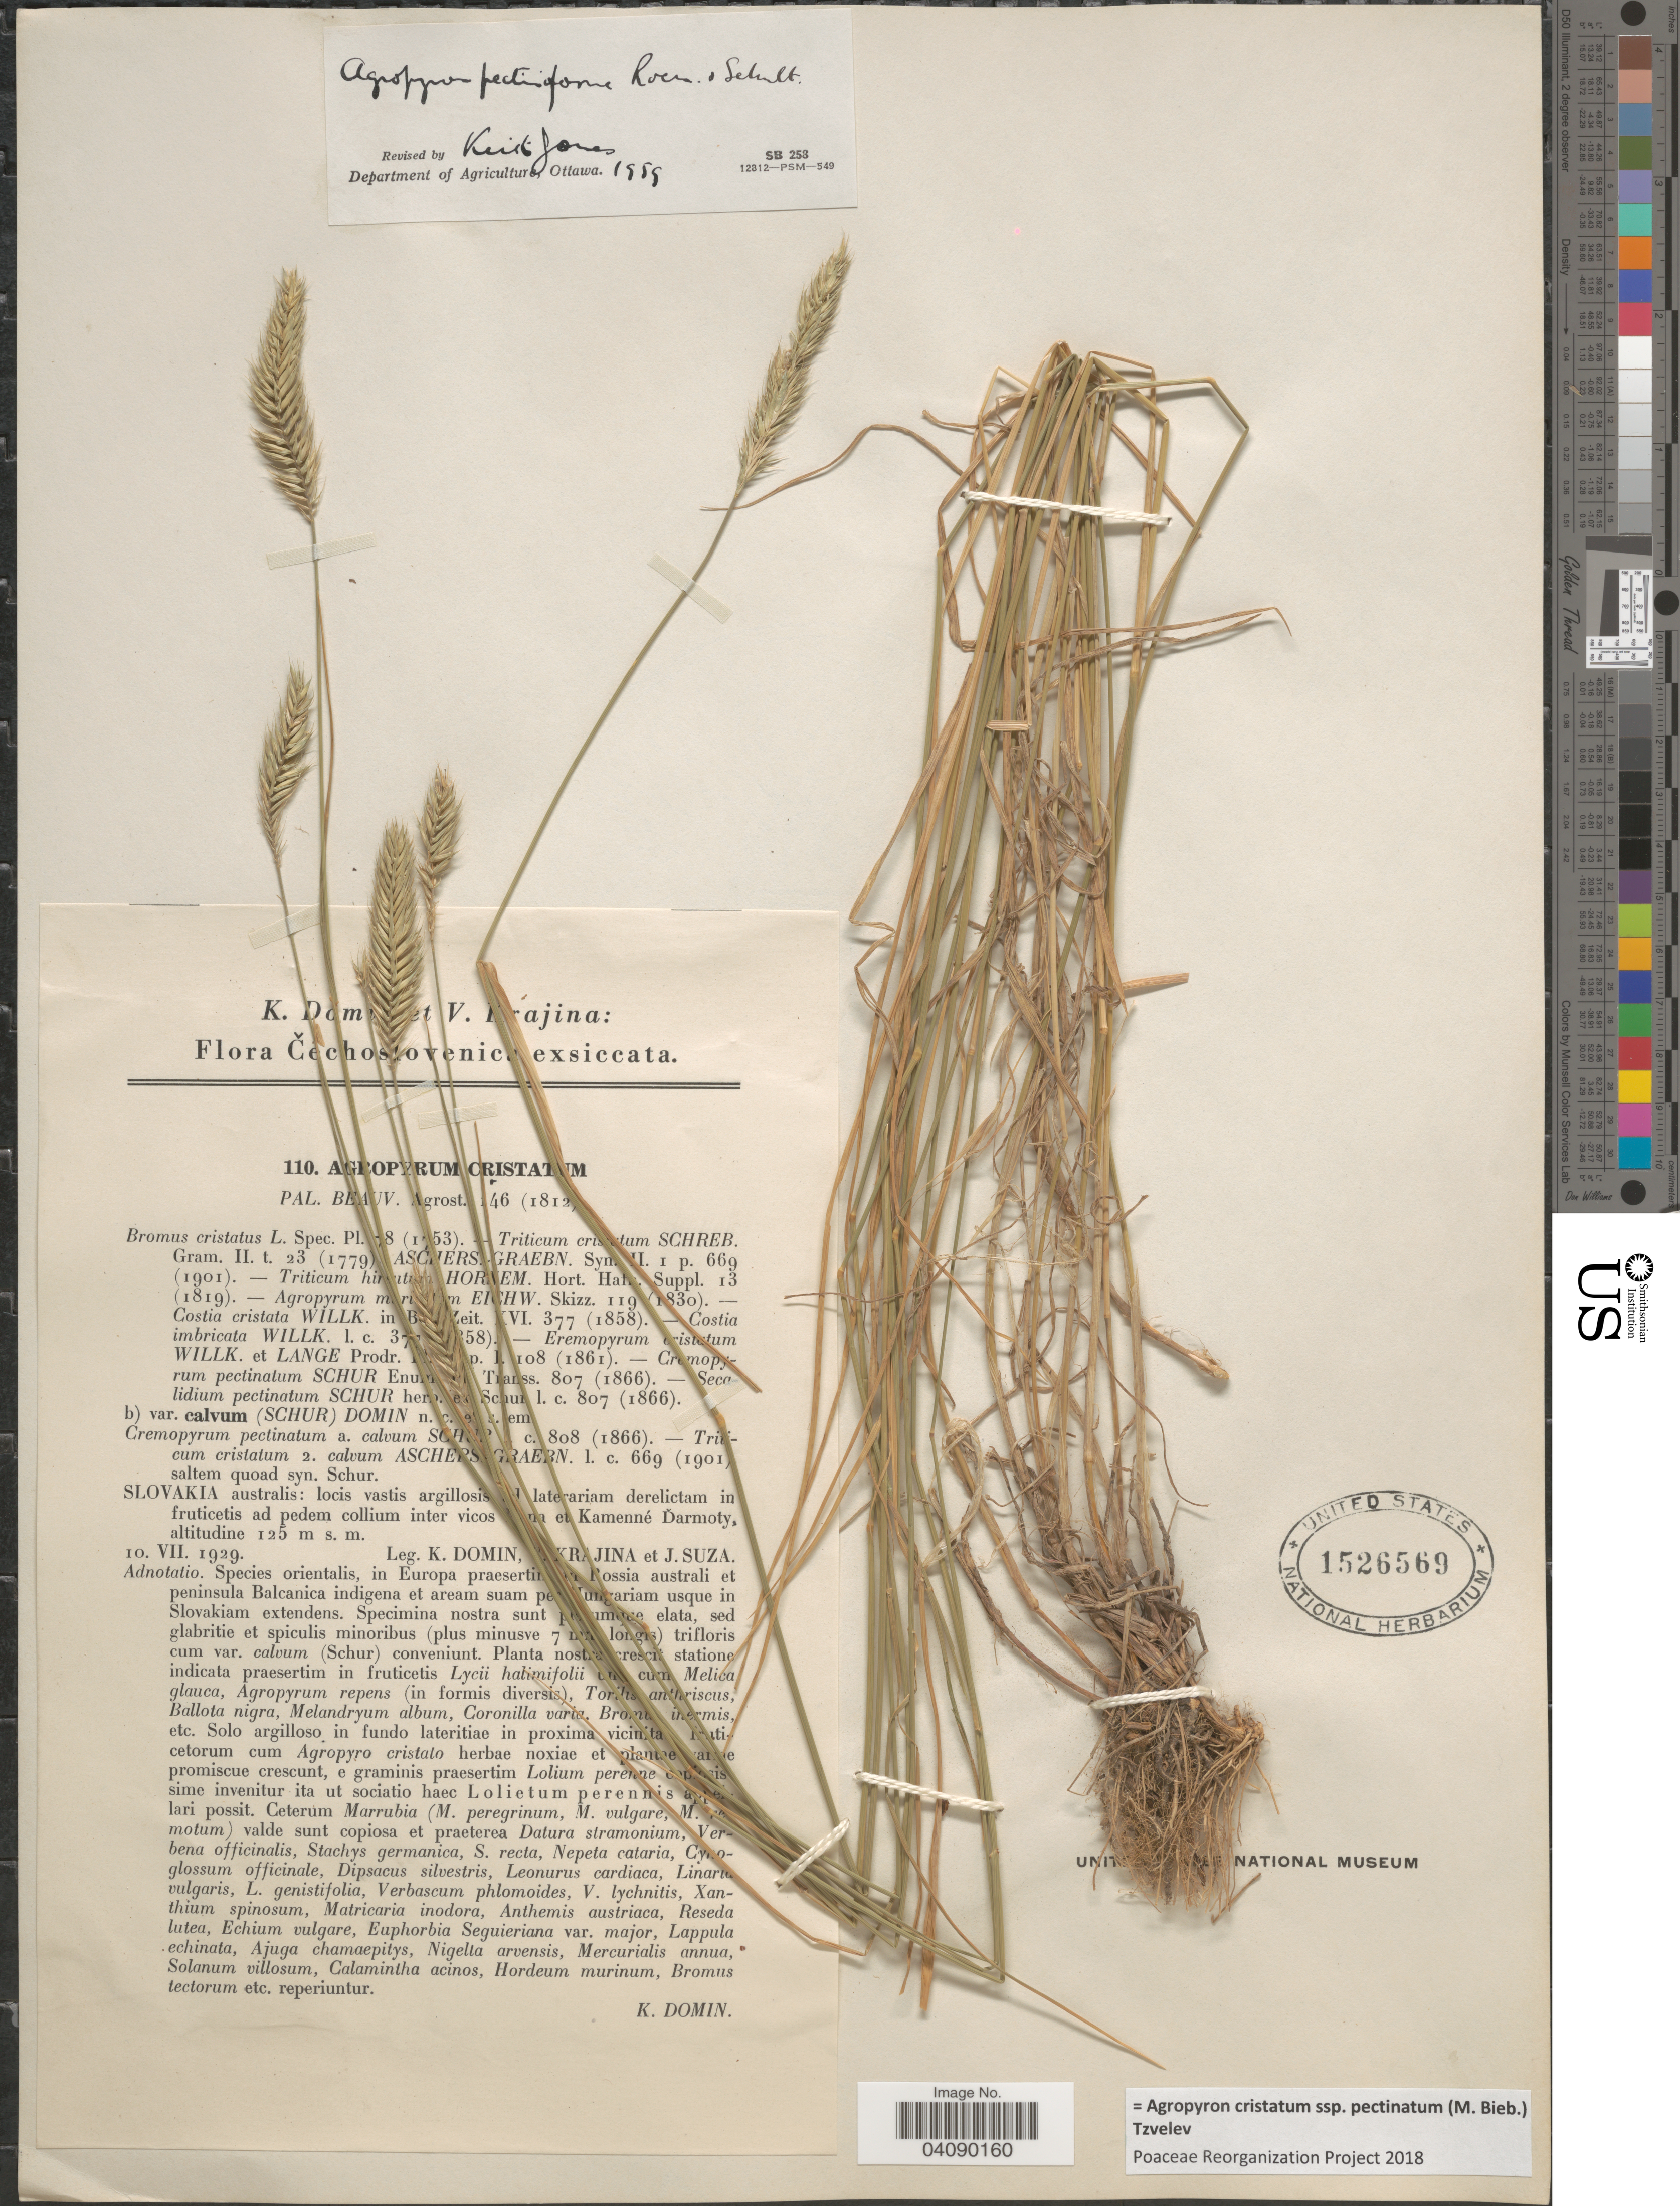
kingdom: Plantae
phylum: Tracheophyta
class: Liliopsida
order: Poales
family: Poaceae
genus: Agropyron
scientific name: Agropyron cristatum subsp. pectinatum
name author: (M. Bieb.) Tzvelev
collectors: K. Domin, V. Krajina & J. Suza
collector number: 110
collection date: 1929-07-10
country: Slovakia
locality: Slovakia australis: locis vastis argillosis [illegible text] laterariam derelictam in fruticetis ad pedem collium inter vicos [illegible text] et Kamenné Ďarmoty.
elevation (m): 125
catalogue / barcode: US 1526569